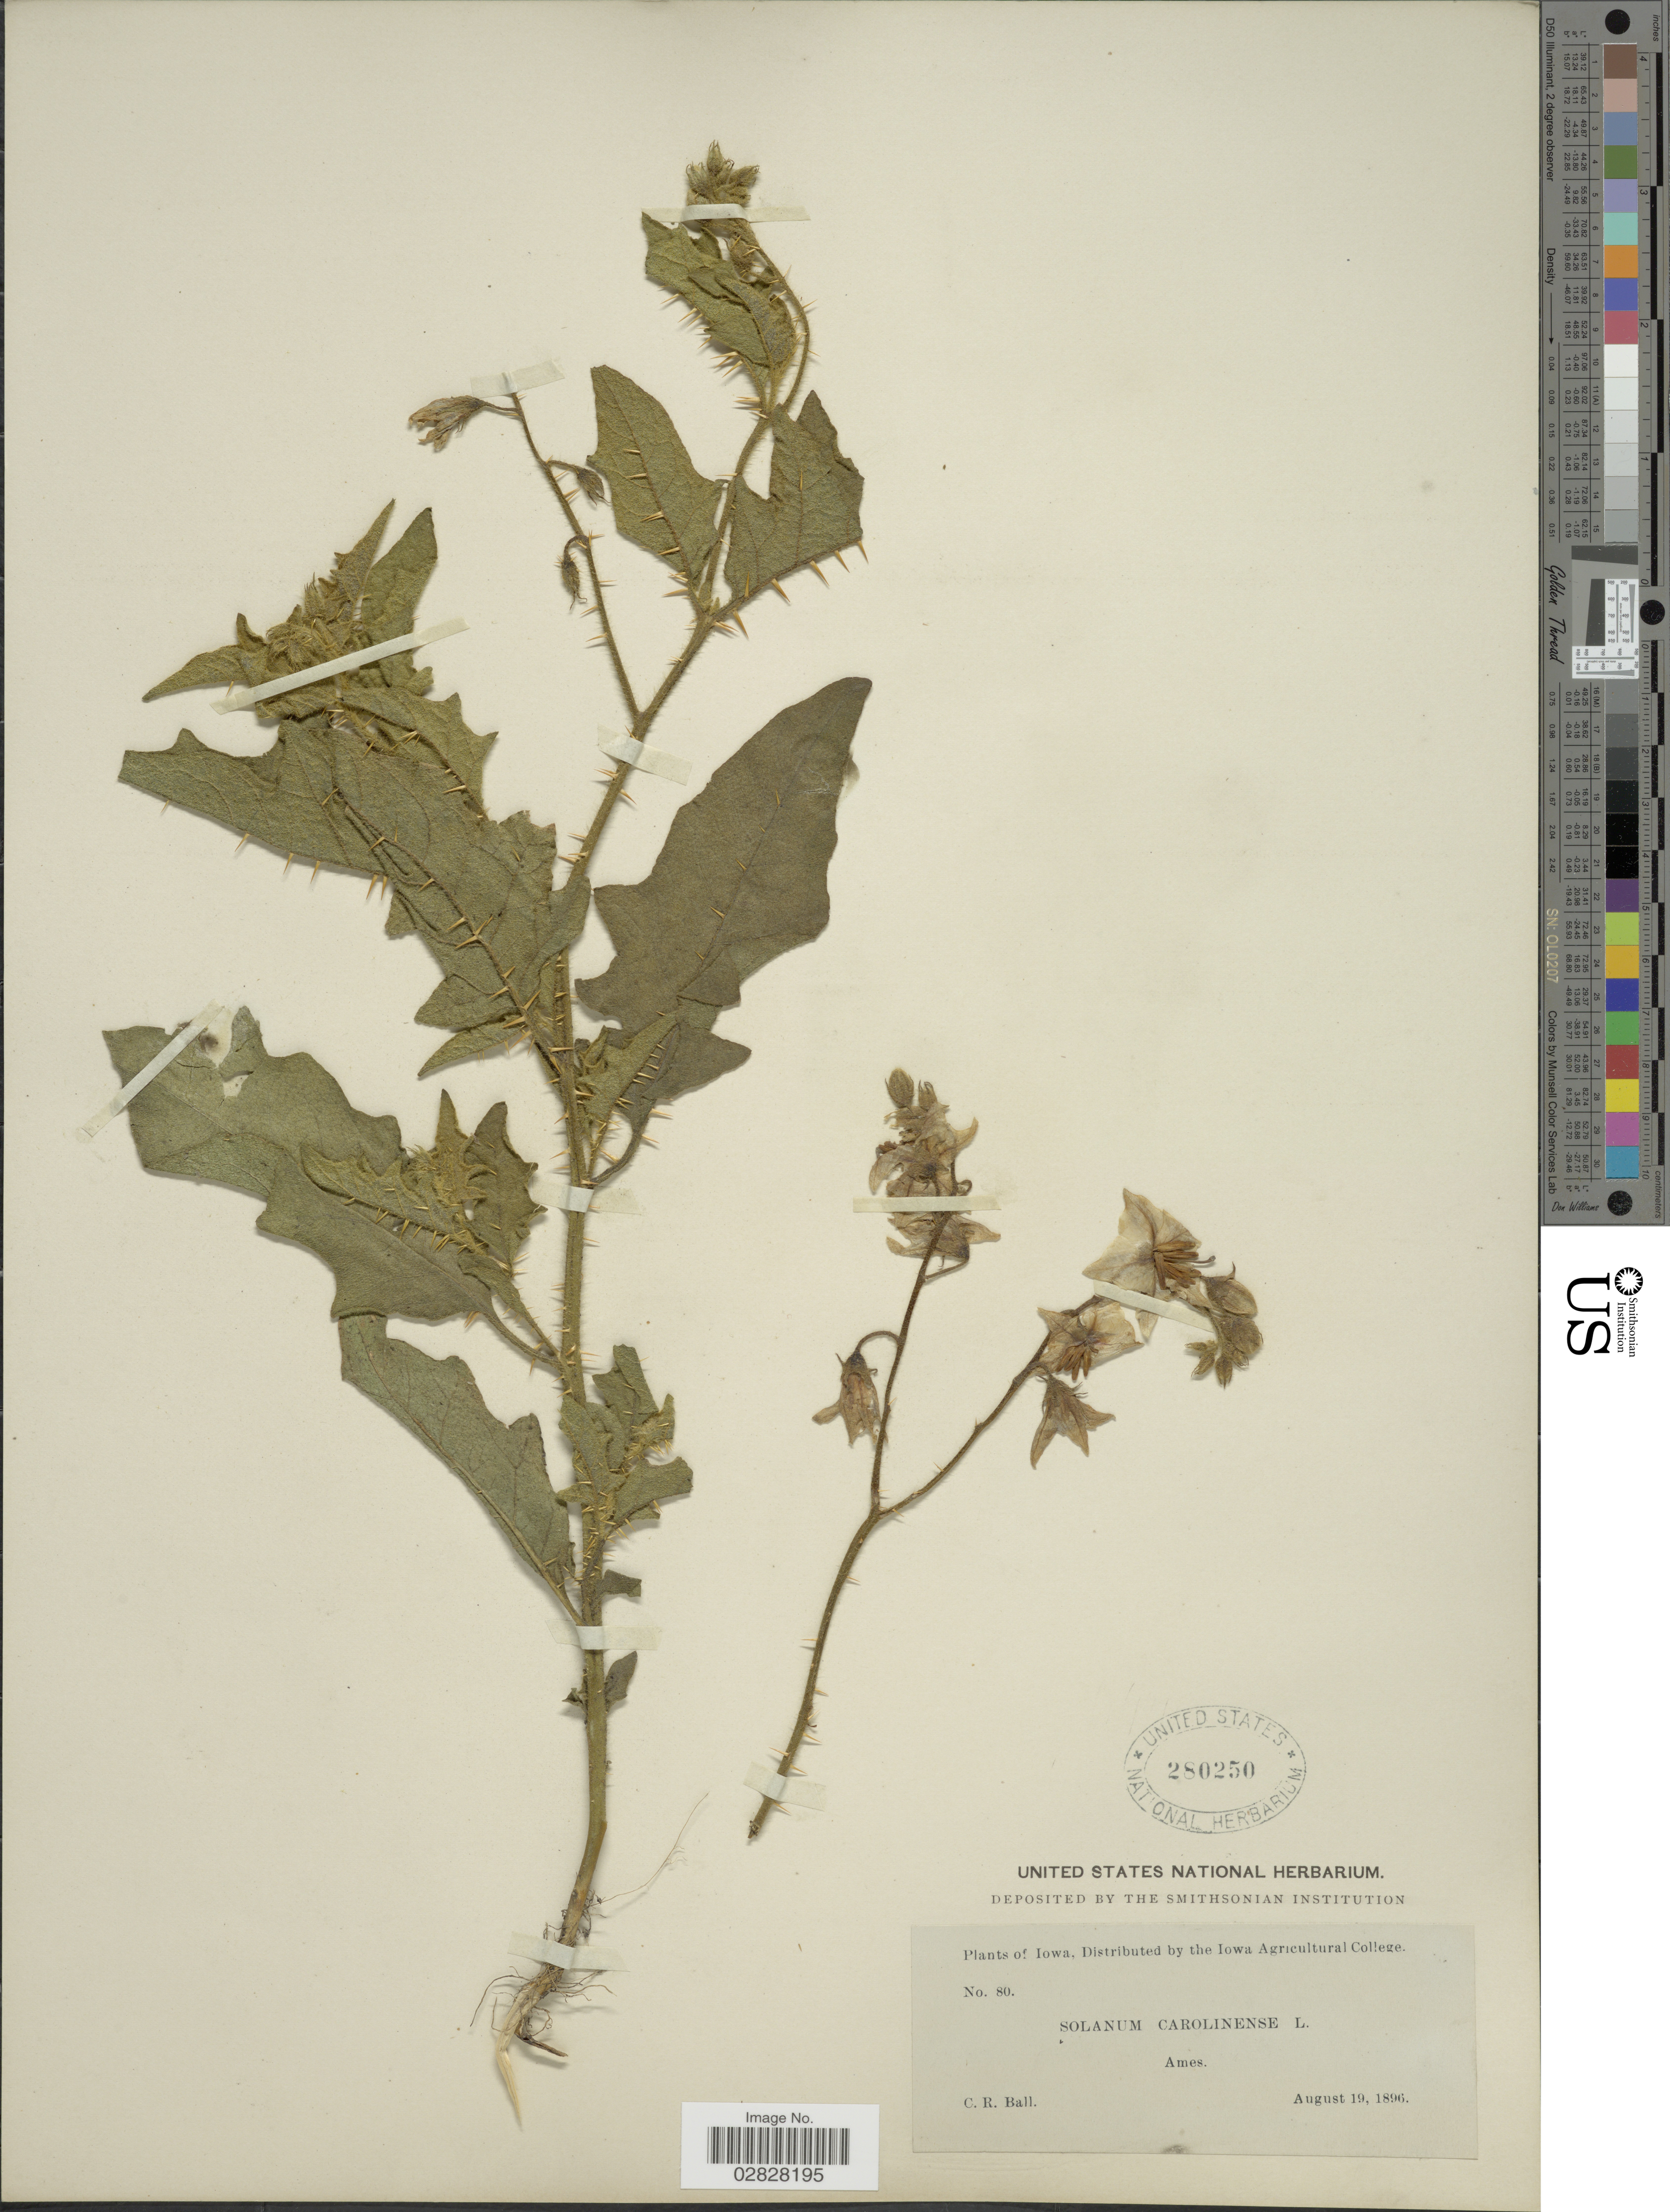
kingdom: Plantae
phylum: Tracheophyta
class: Magnoliopsida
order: Solanales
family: Solanaceae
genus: Solanum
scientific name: Solanum carolinense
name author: L.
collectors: C. R. Ball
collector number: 80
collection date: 1896-08-19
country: United States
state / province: Iowa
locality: Ames.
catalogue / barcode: US 280250